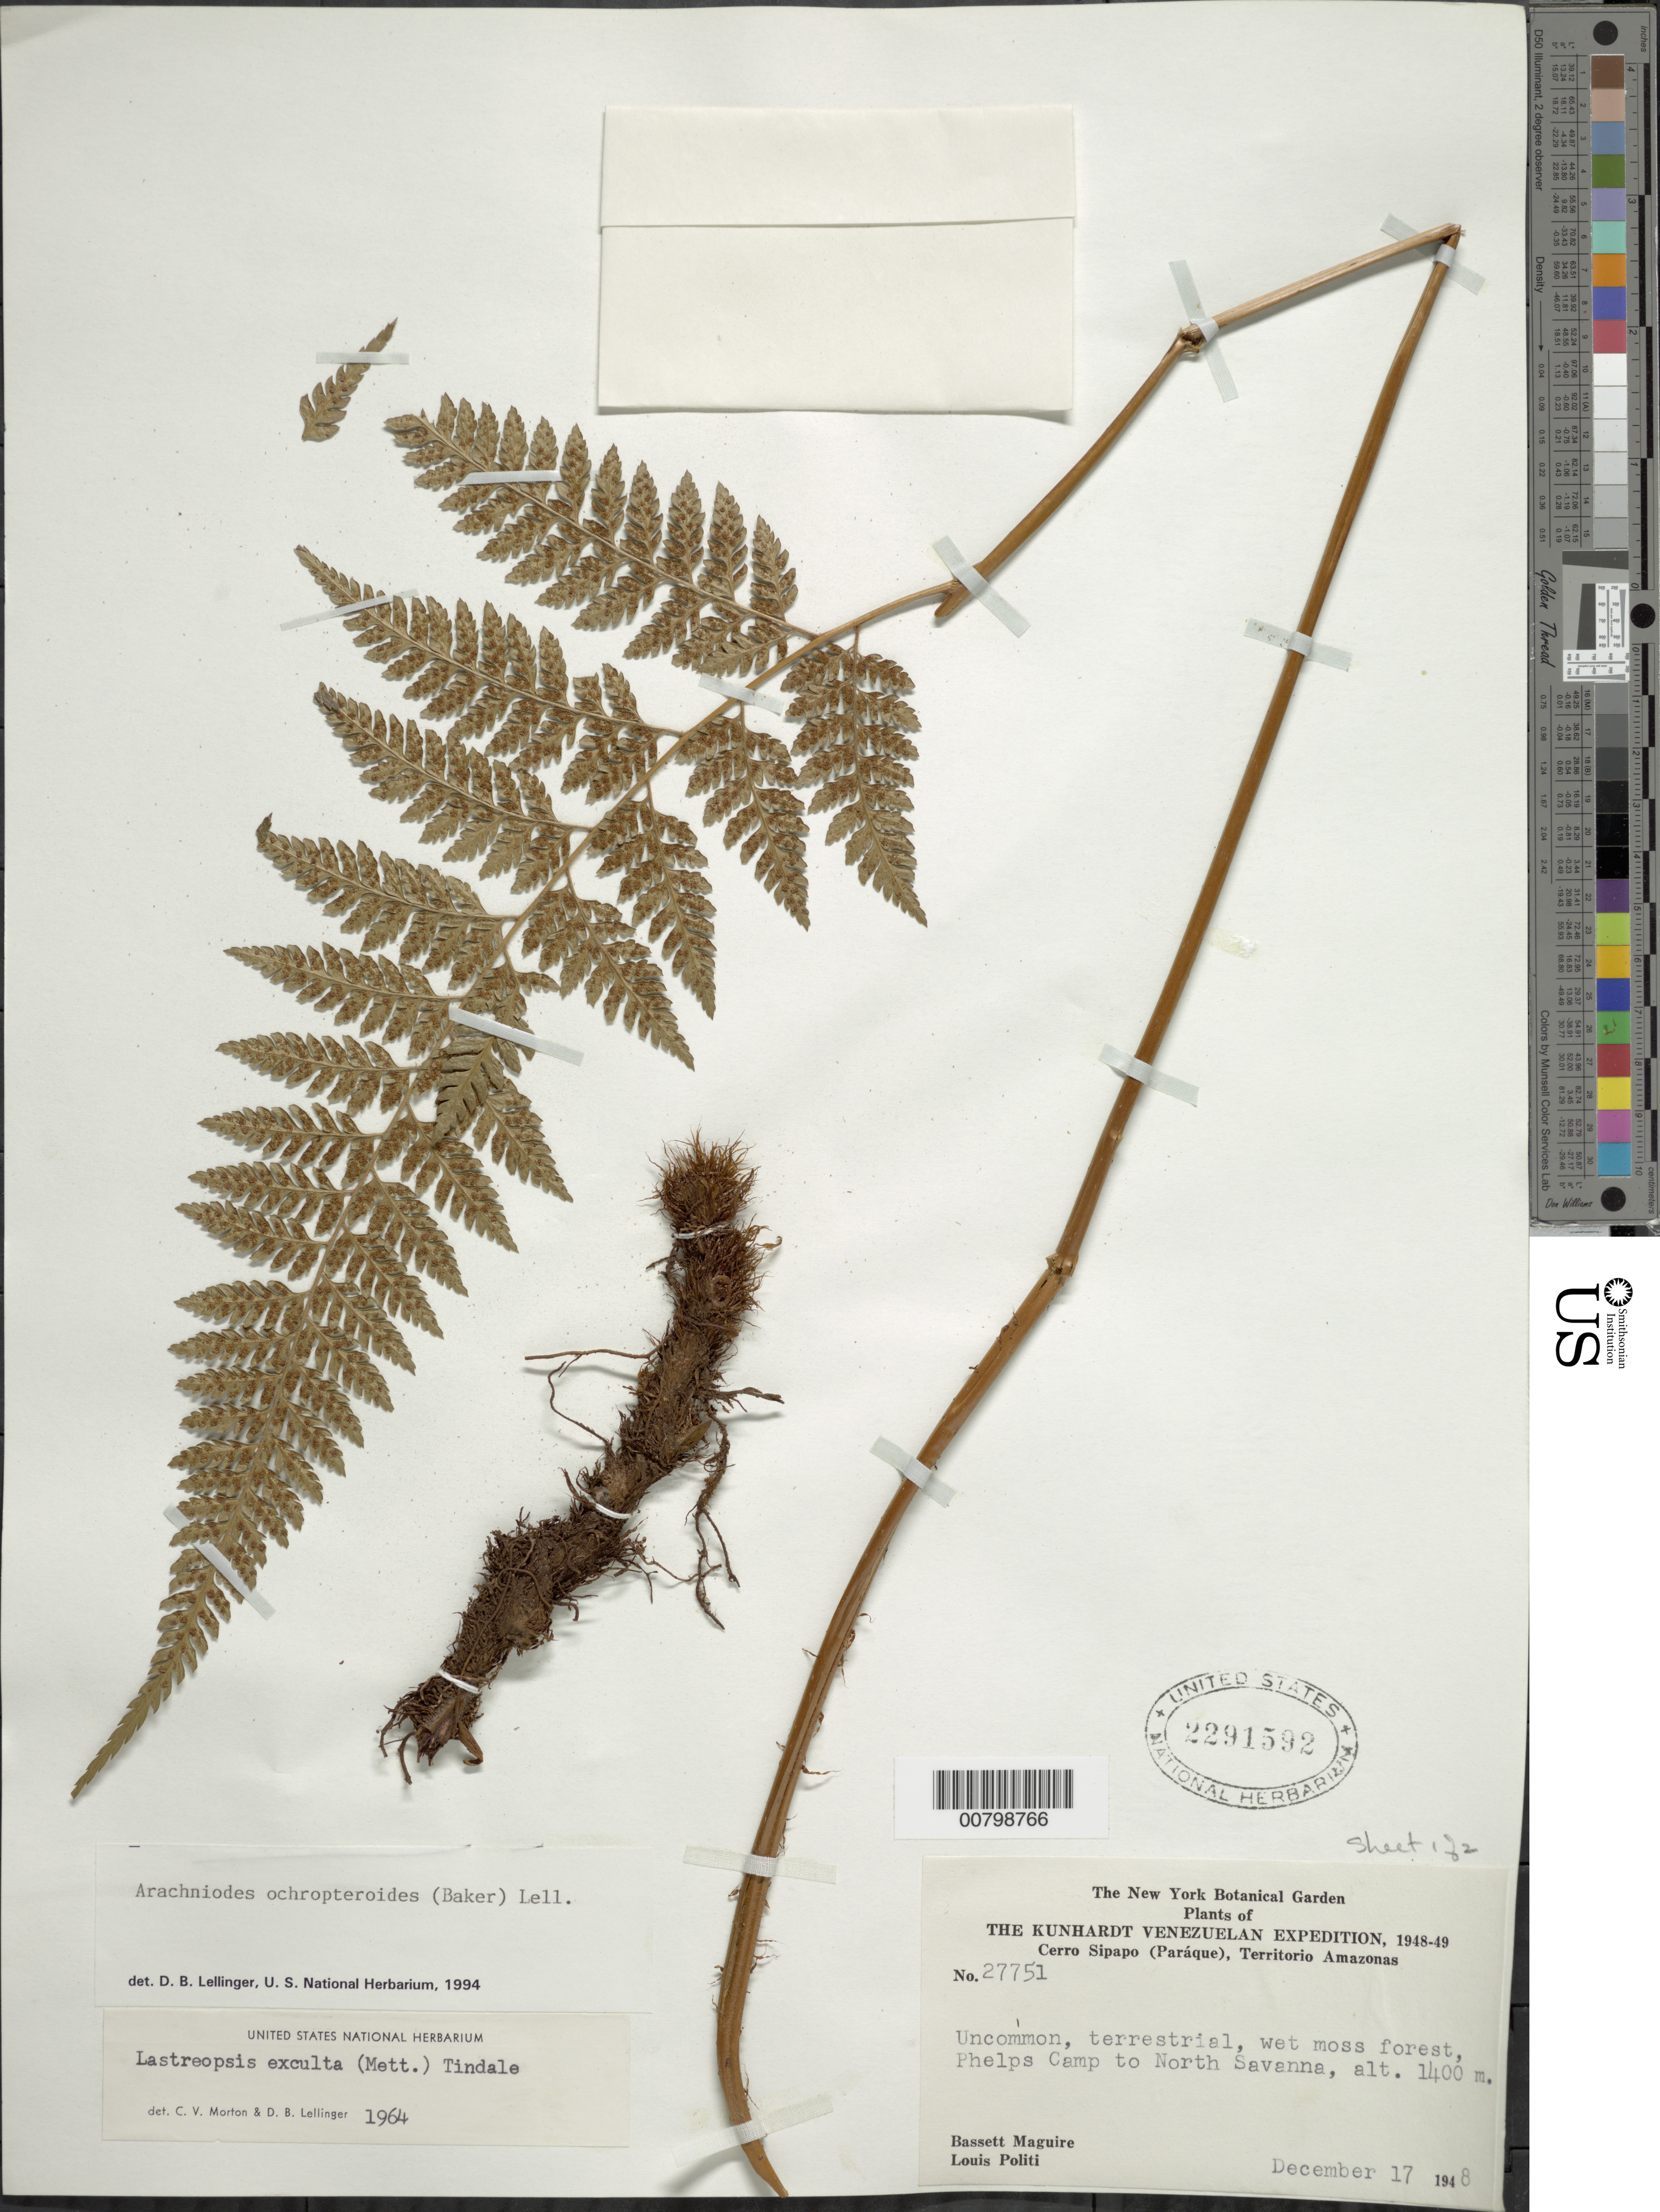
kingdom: Plantae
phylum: Tracheophyta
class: Polypodiopsida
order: Polypodiales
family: Dryopteridaceae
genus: Arachniodes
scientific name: Arachniodes ochropteroides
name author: (Baker) C. Chr.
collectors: B. Maguire & L. Politi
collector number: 27751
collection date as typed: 17-Dec-48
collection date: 1948-12-17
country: Venezuela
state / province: Amazonas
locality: Cerro Sipapo (Paráque), Phelps Camp to North Savanna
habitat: Wet moss forest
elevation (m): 1400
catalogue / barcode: US 2291592